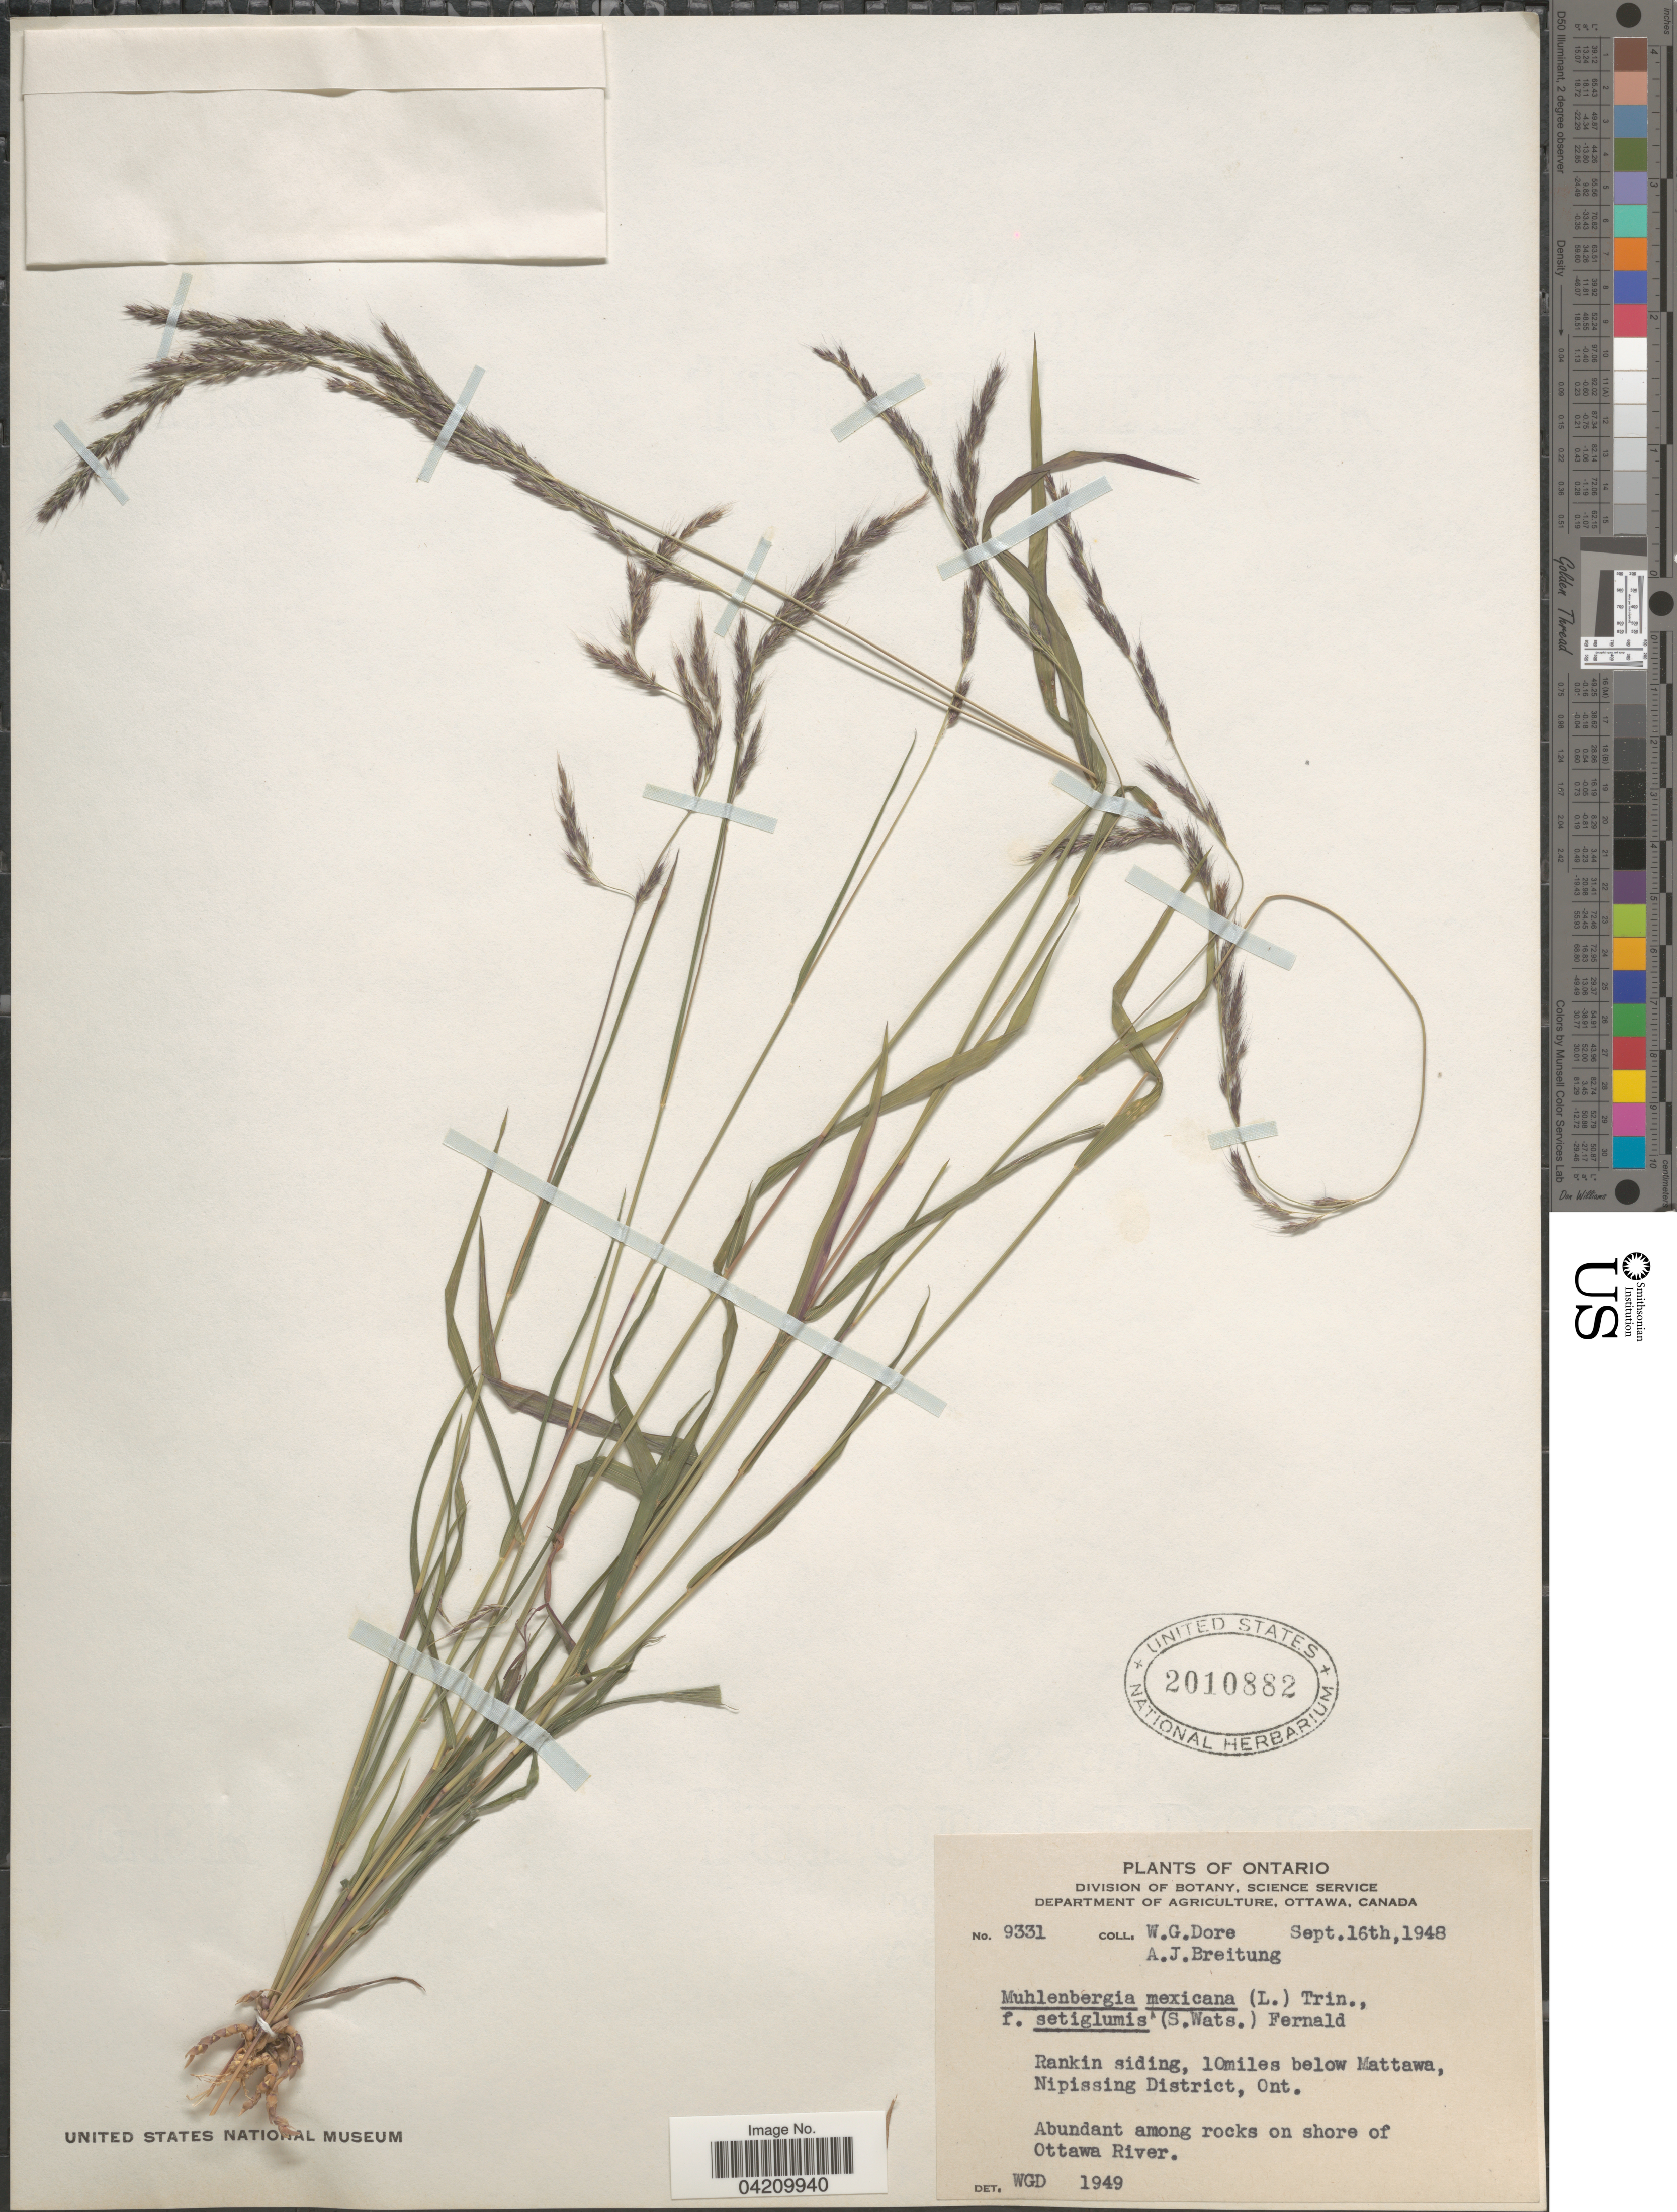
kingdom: Plantae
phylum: Tracheophyta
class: Liliopsida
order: Poales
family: Poaceae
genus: Muhlenbergia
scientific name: Muhlenbergia mexicana var. filiformis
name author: (Torr.) Scribn.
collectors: W. Dore & A. Breitung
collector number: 9331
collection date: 1948-09-16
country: Canada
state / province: Ontario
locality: Rankin siding, 10miles below Mattawa, Nipissing District. Abundant among rocks on shore of Ottawa River.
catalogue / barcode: US 2010882